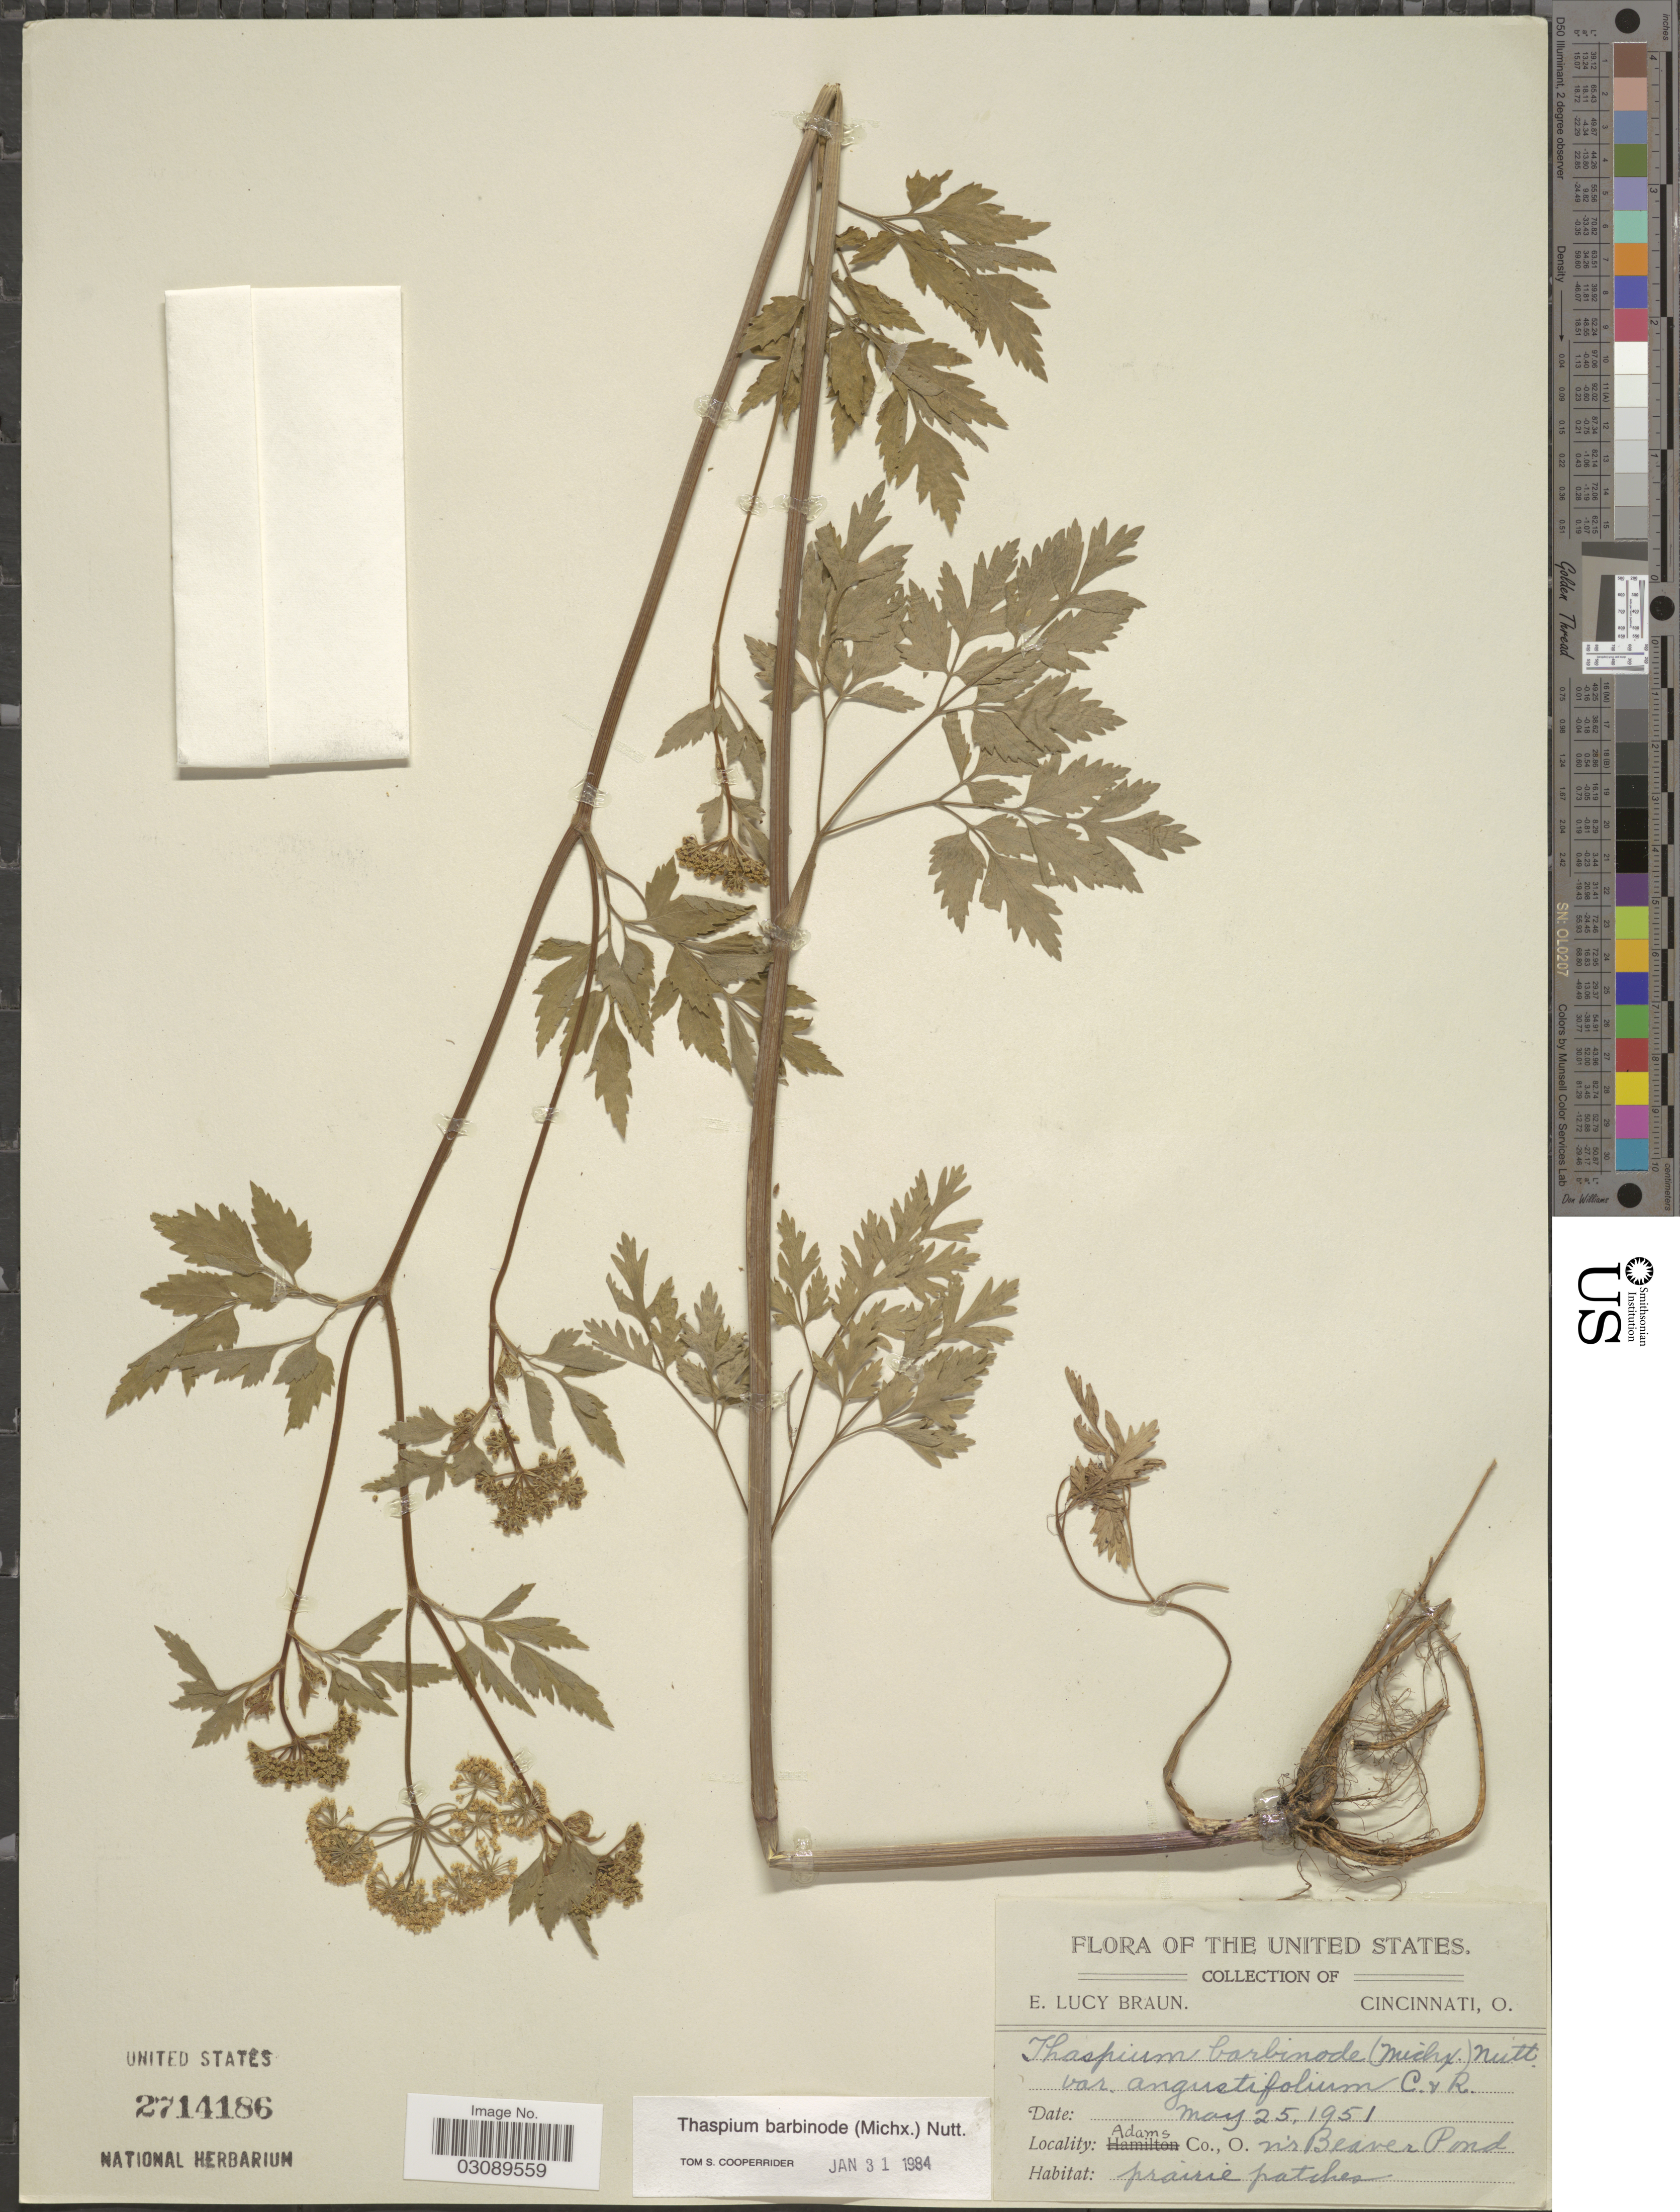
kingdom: Plantae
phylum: Tracheophyta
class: Magnoliopsida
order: Apiales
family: Apiaceae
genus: Thaspium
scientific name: Thaspium barbinode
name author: (Michx.) Nutt.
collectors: E. L. Braun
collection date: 1951-05-25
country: United States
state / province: Ohio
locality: Adams Co. n'r Beaver Pond.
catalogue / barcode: US 2714186